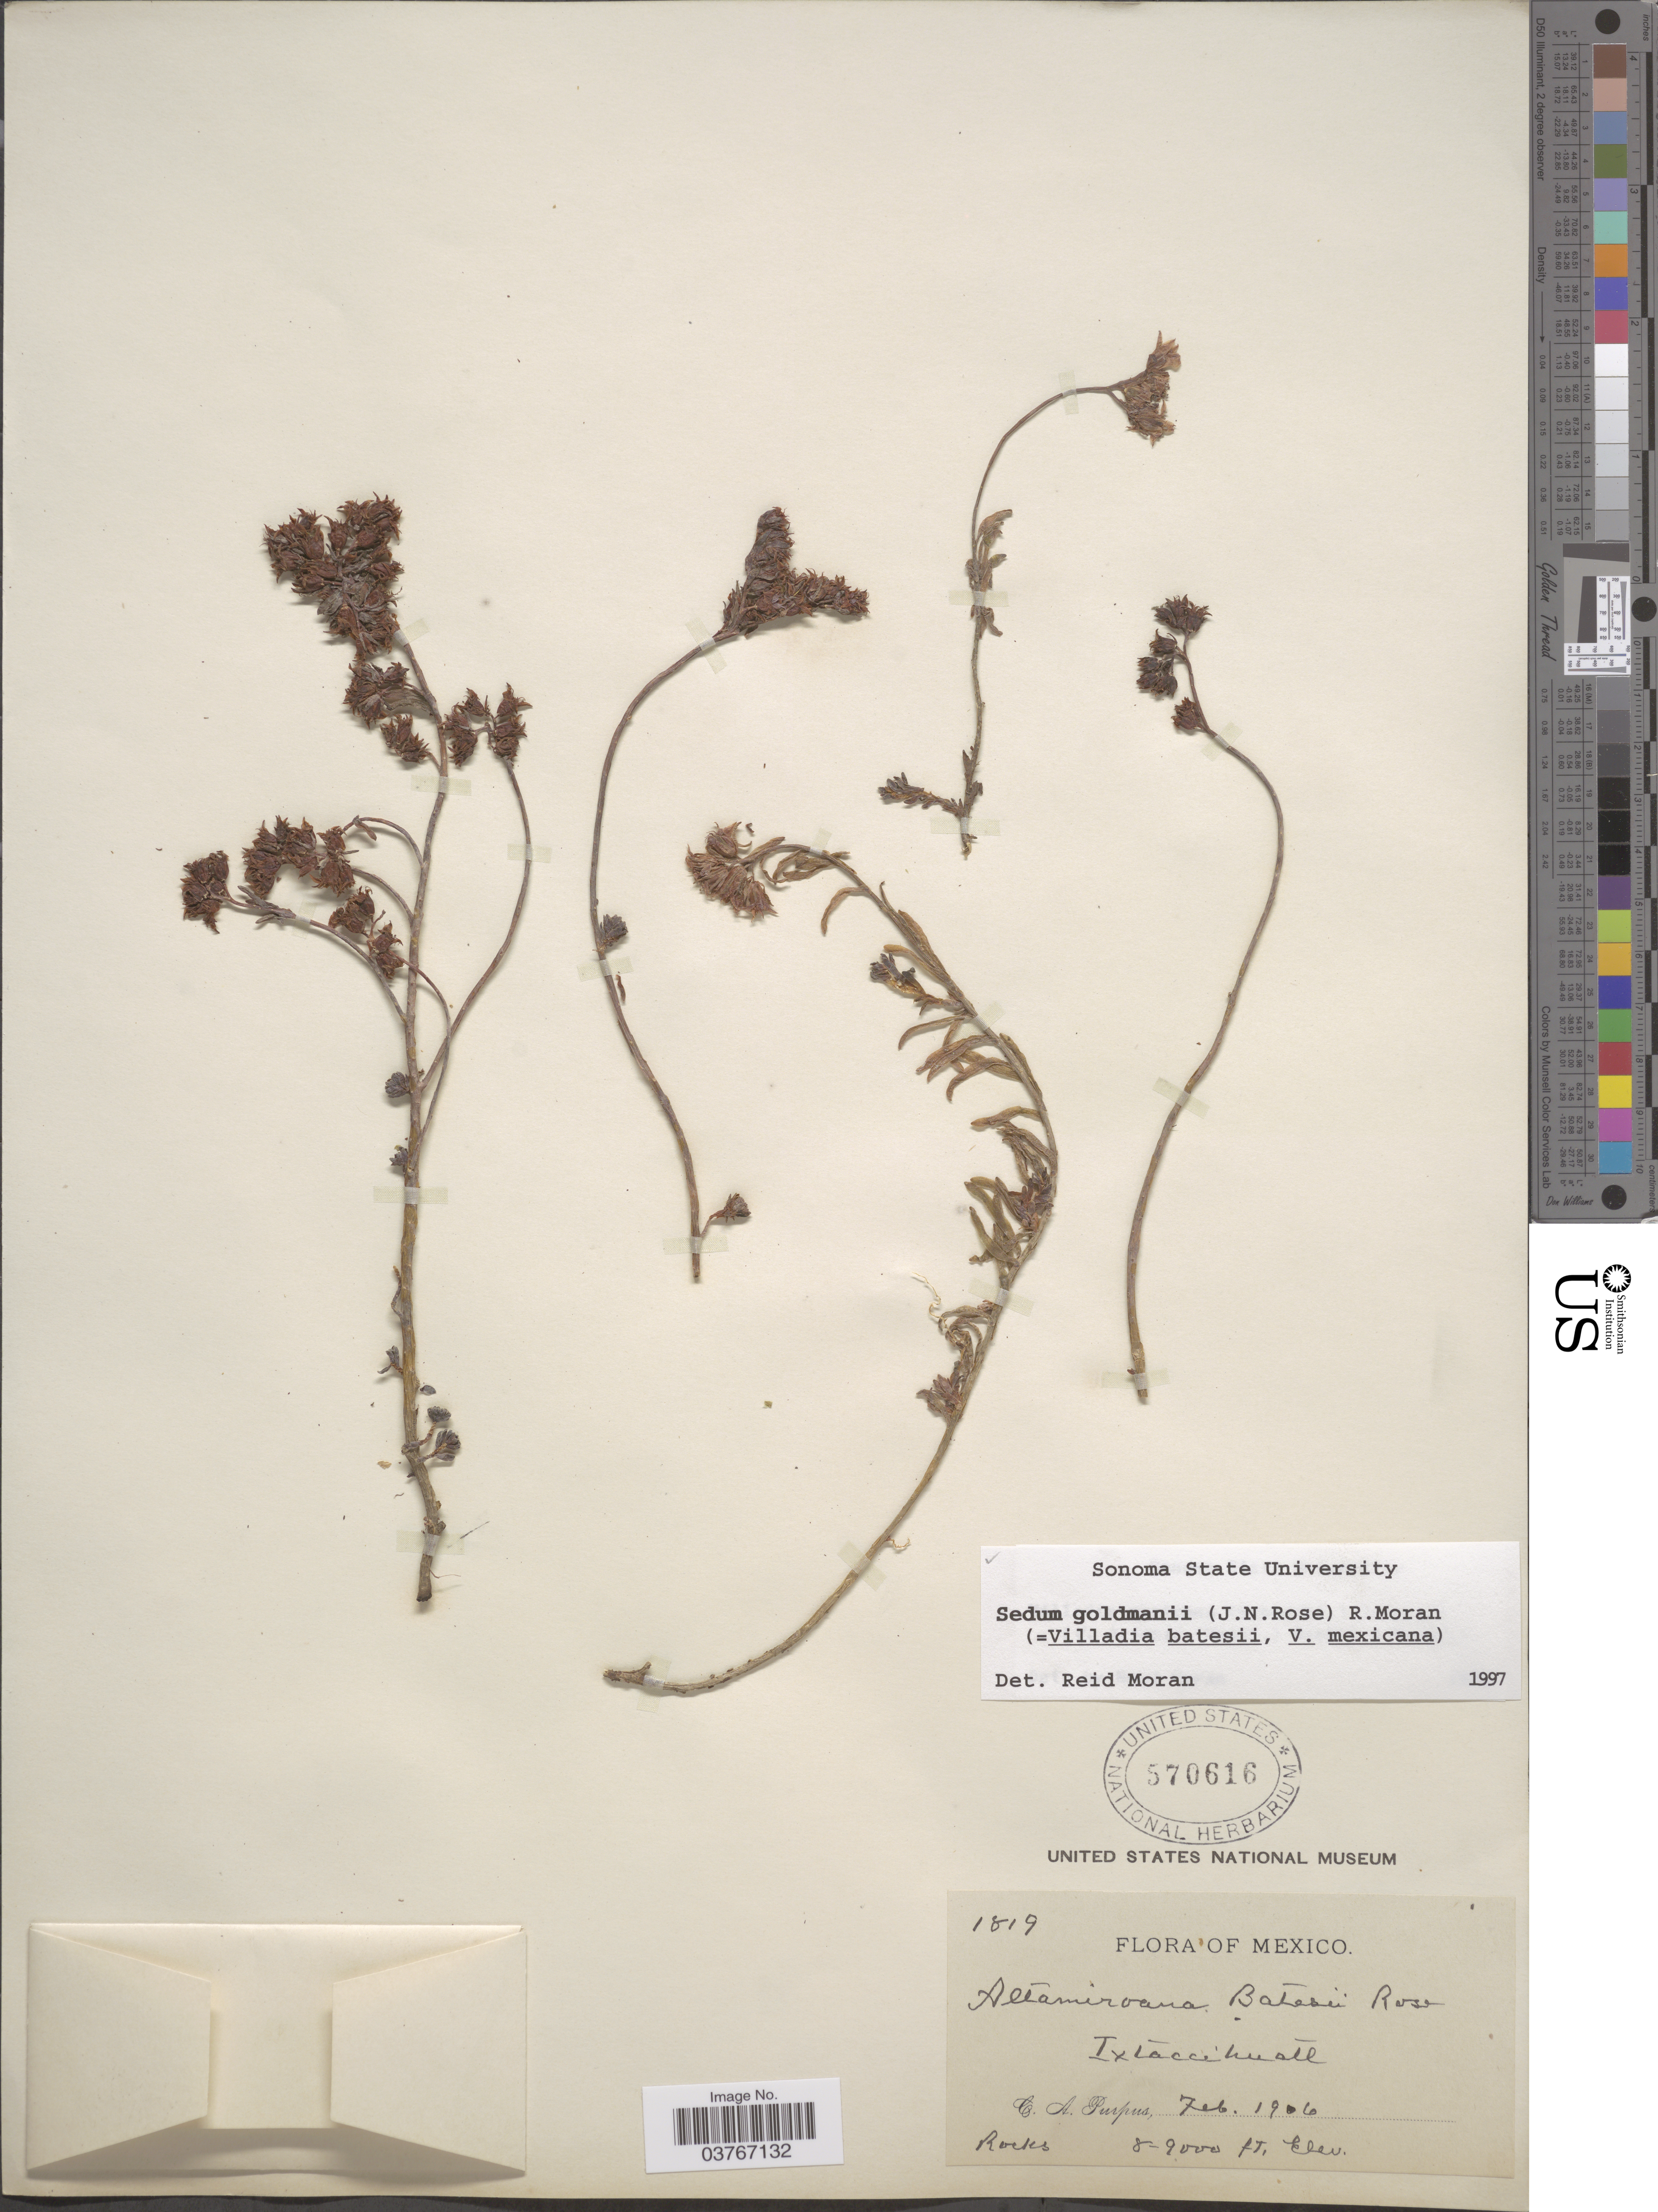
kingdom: Plantae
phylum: Tracheophyta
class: Magnoliopsida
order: Saxifragales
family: Crassulaceae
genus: Sedum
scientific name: Sedum goldmanii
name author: (Rose) Moran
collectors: C. A. Purpus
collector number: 1819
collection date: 1906-01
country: Mexico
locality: Ixtaccihuatl.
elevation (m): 2438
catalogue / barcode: US 570616